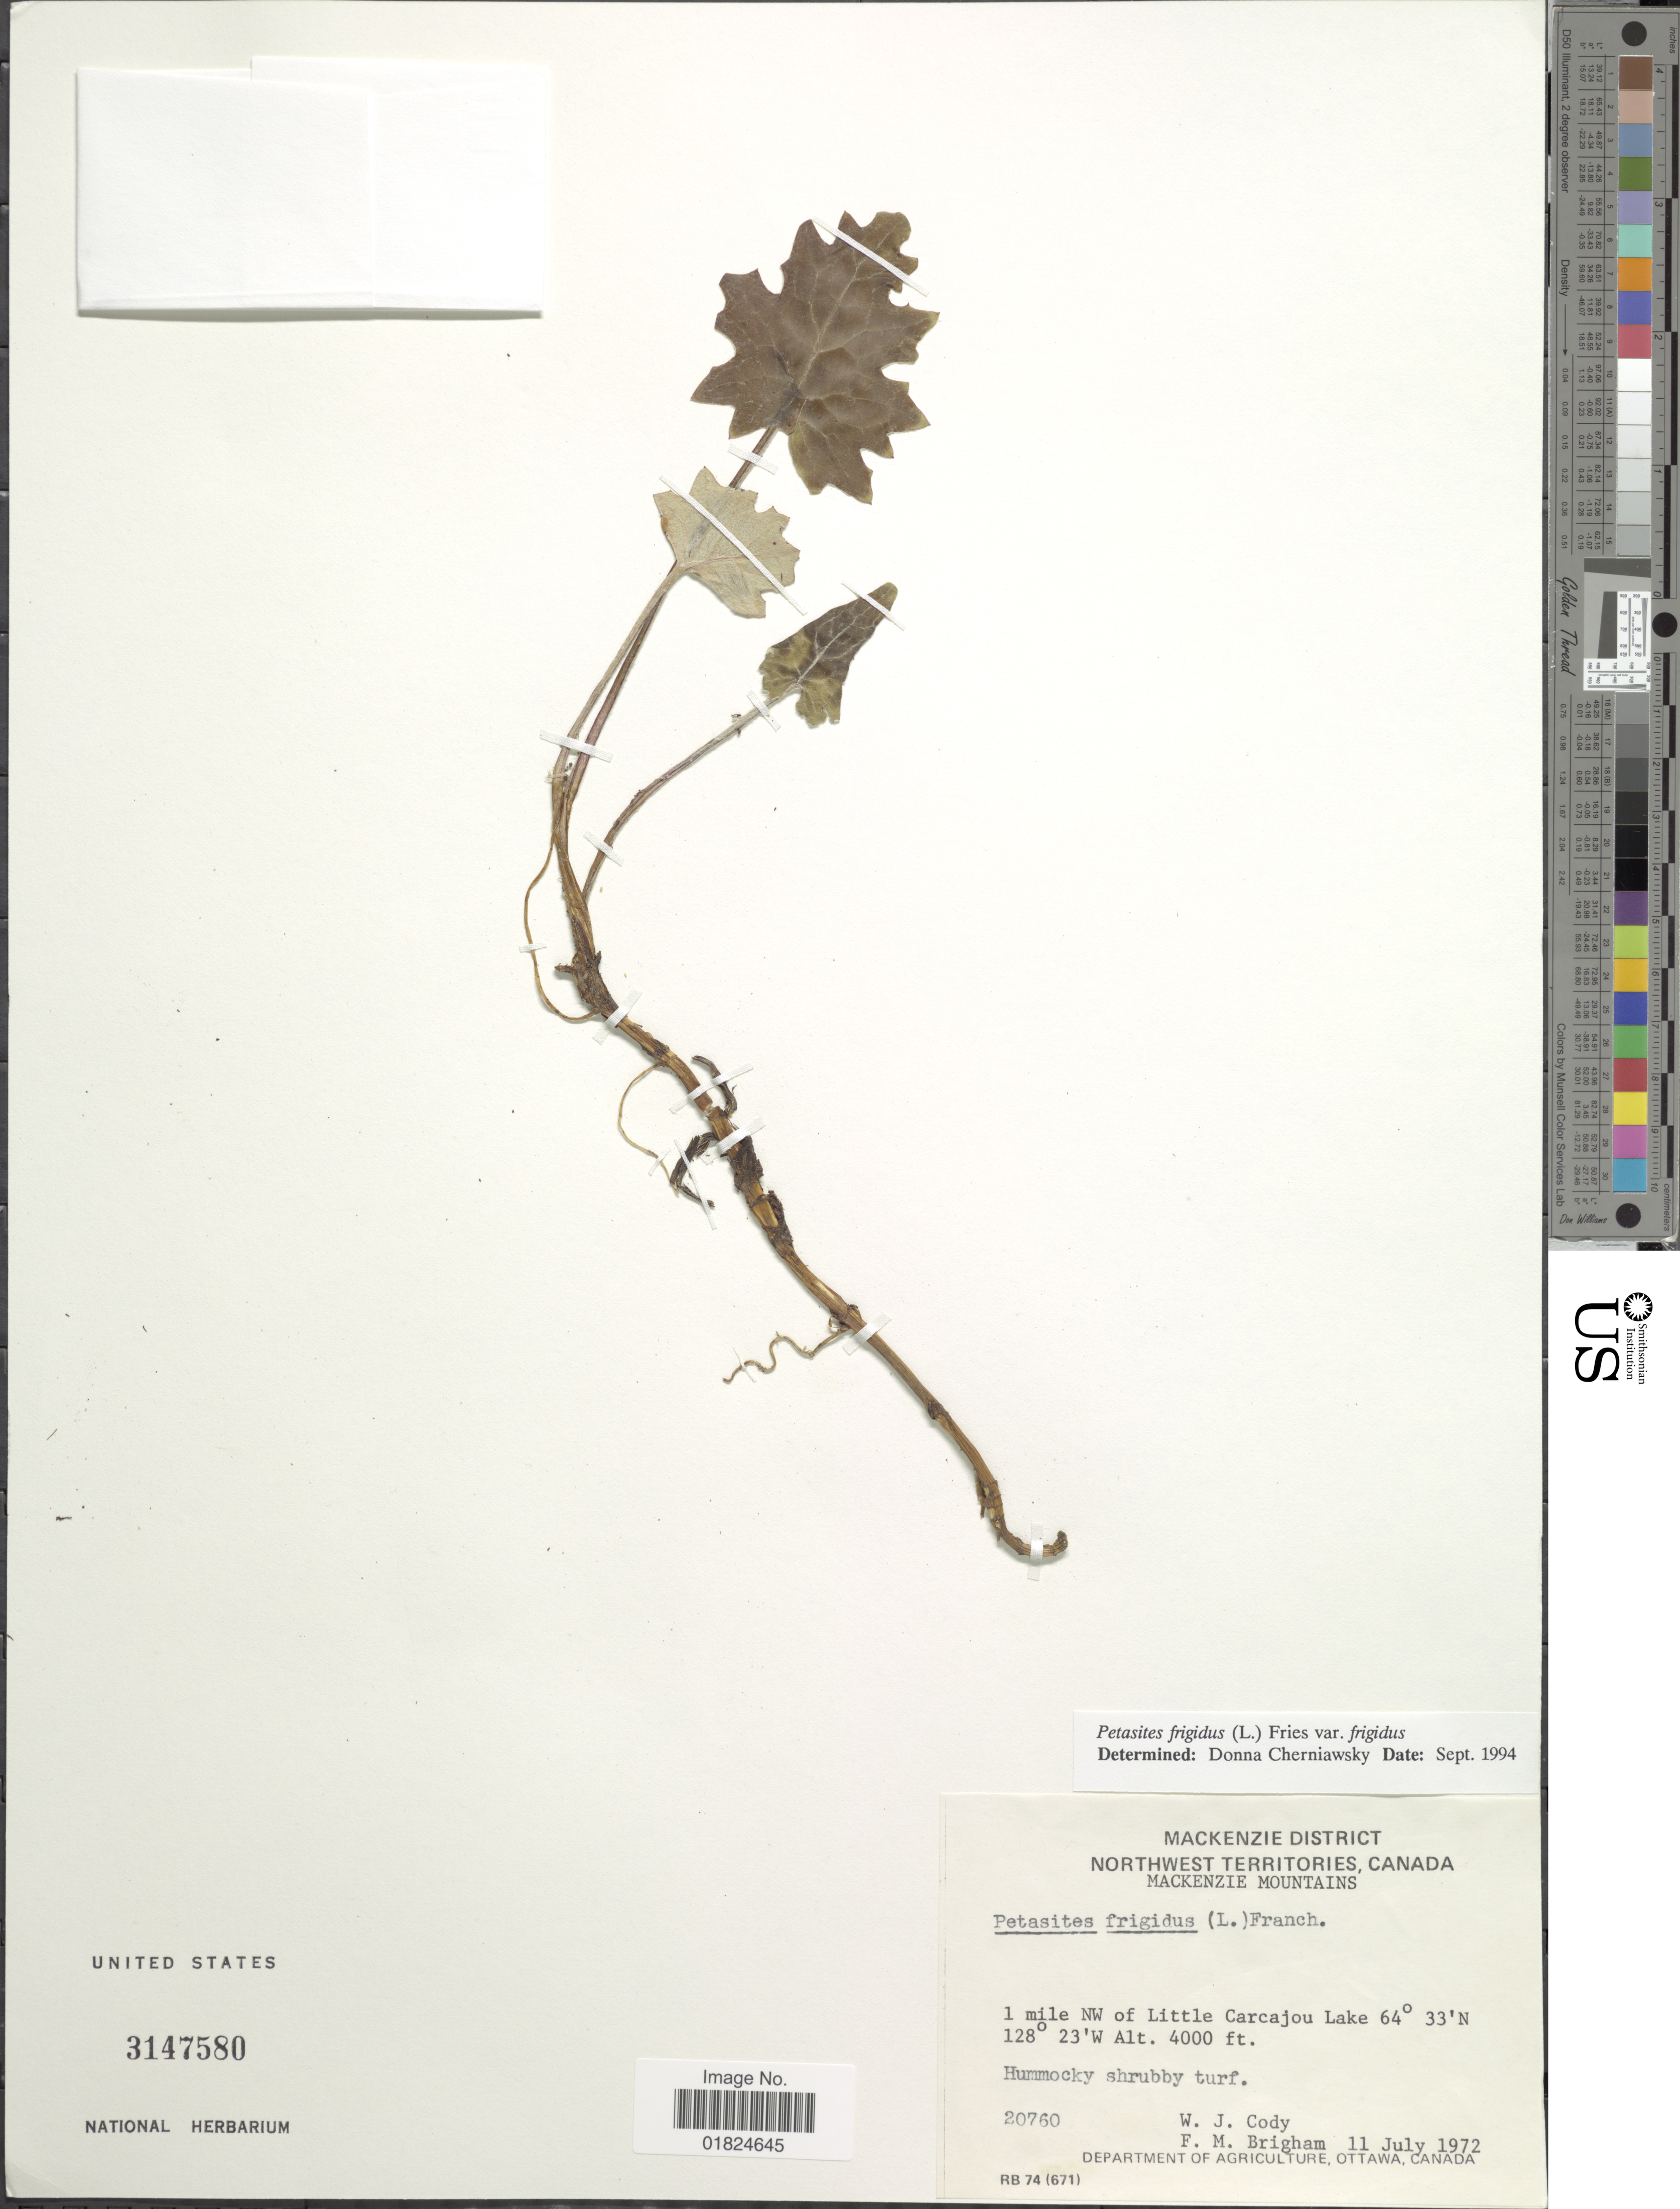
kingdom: Plantae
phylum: Tracheophyta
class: Magnoliopsida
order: Asterales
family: Asteraceae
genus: Petasites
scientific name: Petasites frigidus var. frigidus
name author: (L.) Fr.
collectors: W. Cody & F. Brigham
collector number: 20760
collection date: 1972-07-11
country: Canada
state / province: Northwest Territories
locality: Mackenzie District. Northwest Territories, Canada. Mackenzie Mountains. 1 mile NW of Little Carcajou Lake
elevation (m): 1219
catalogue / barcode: US 3147580